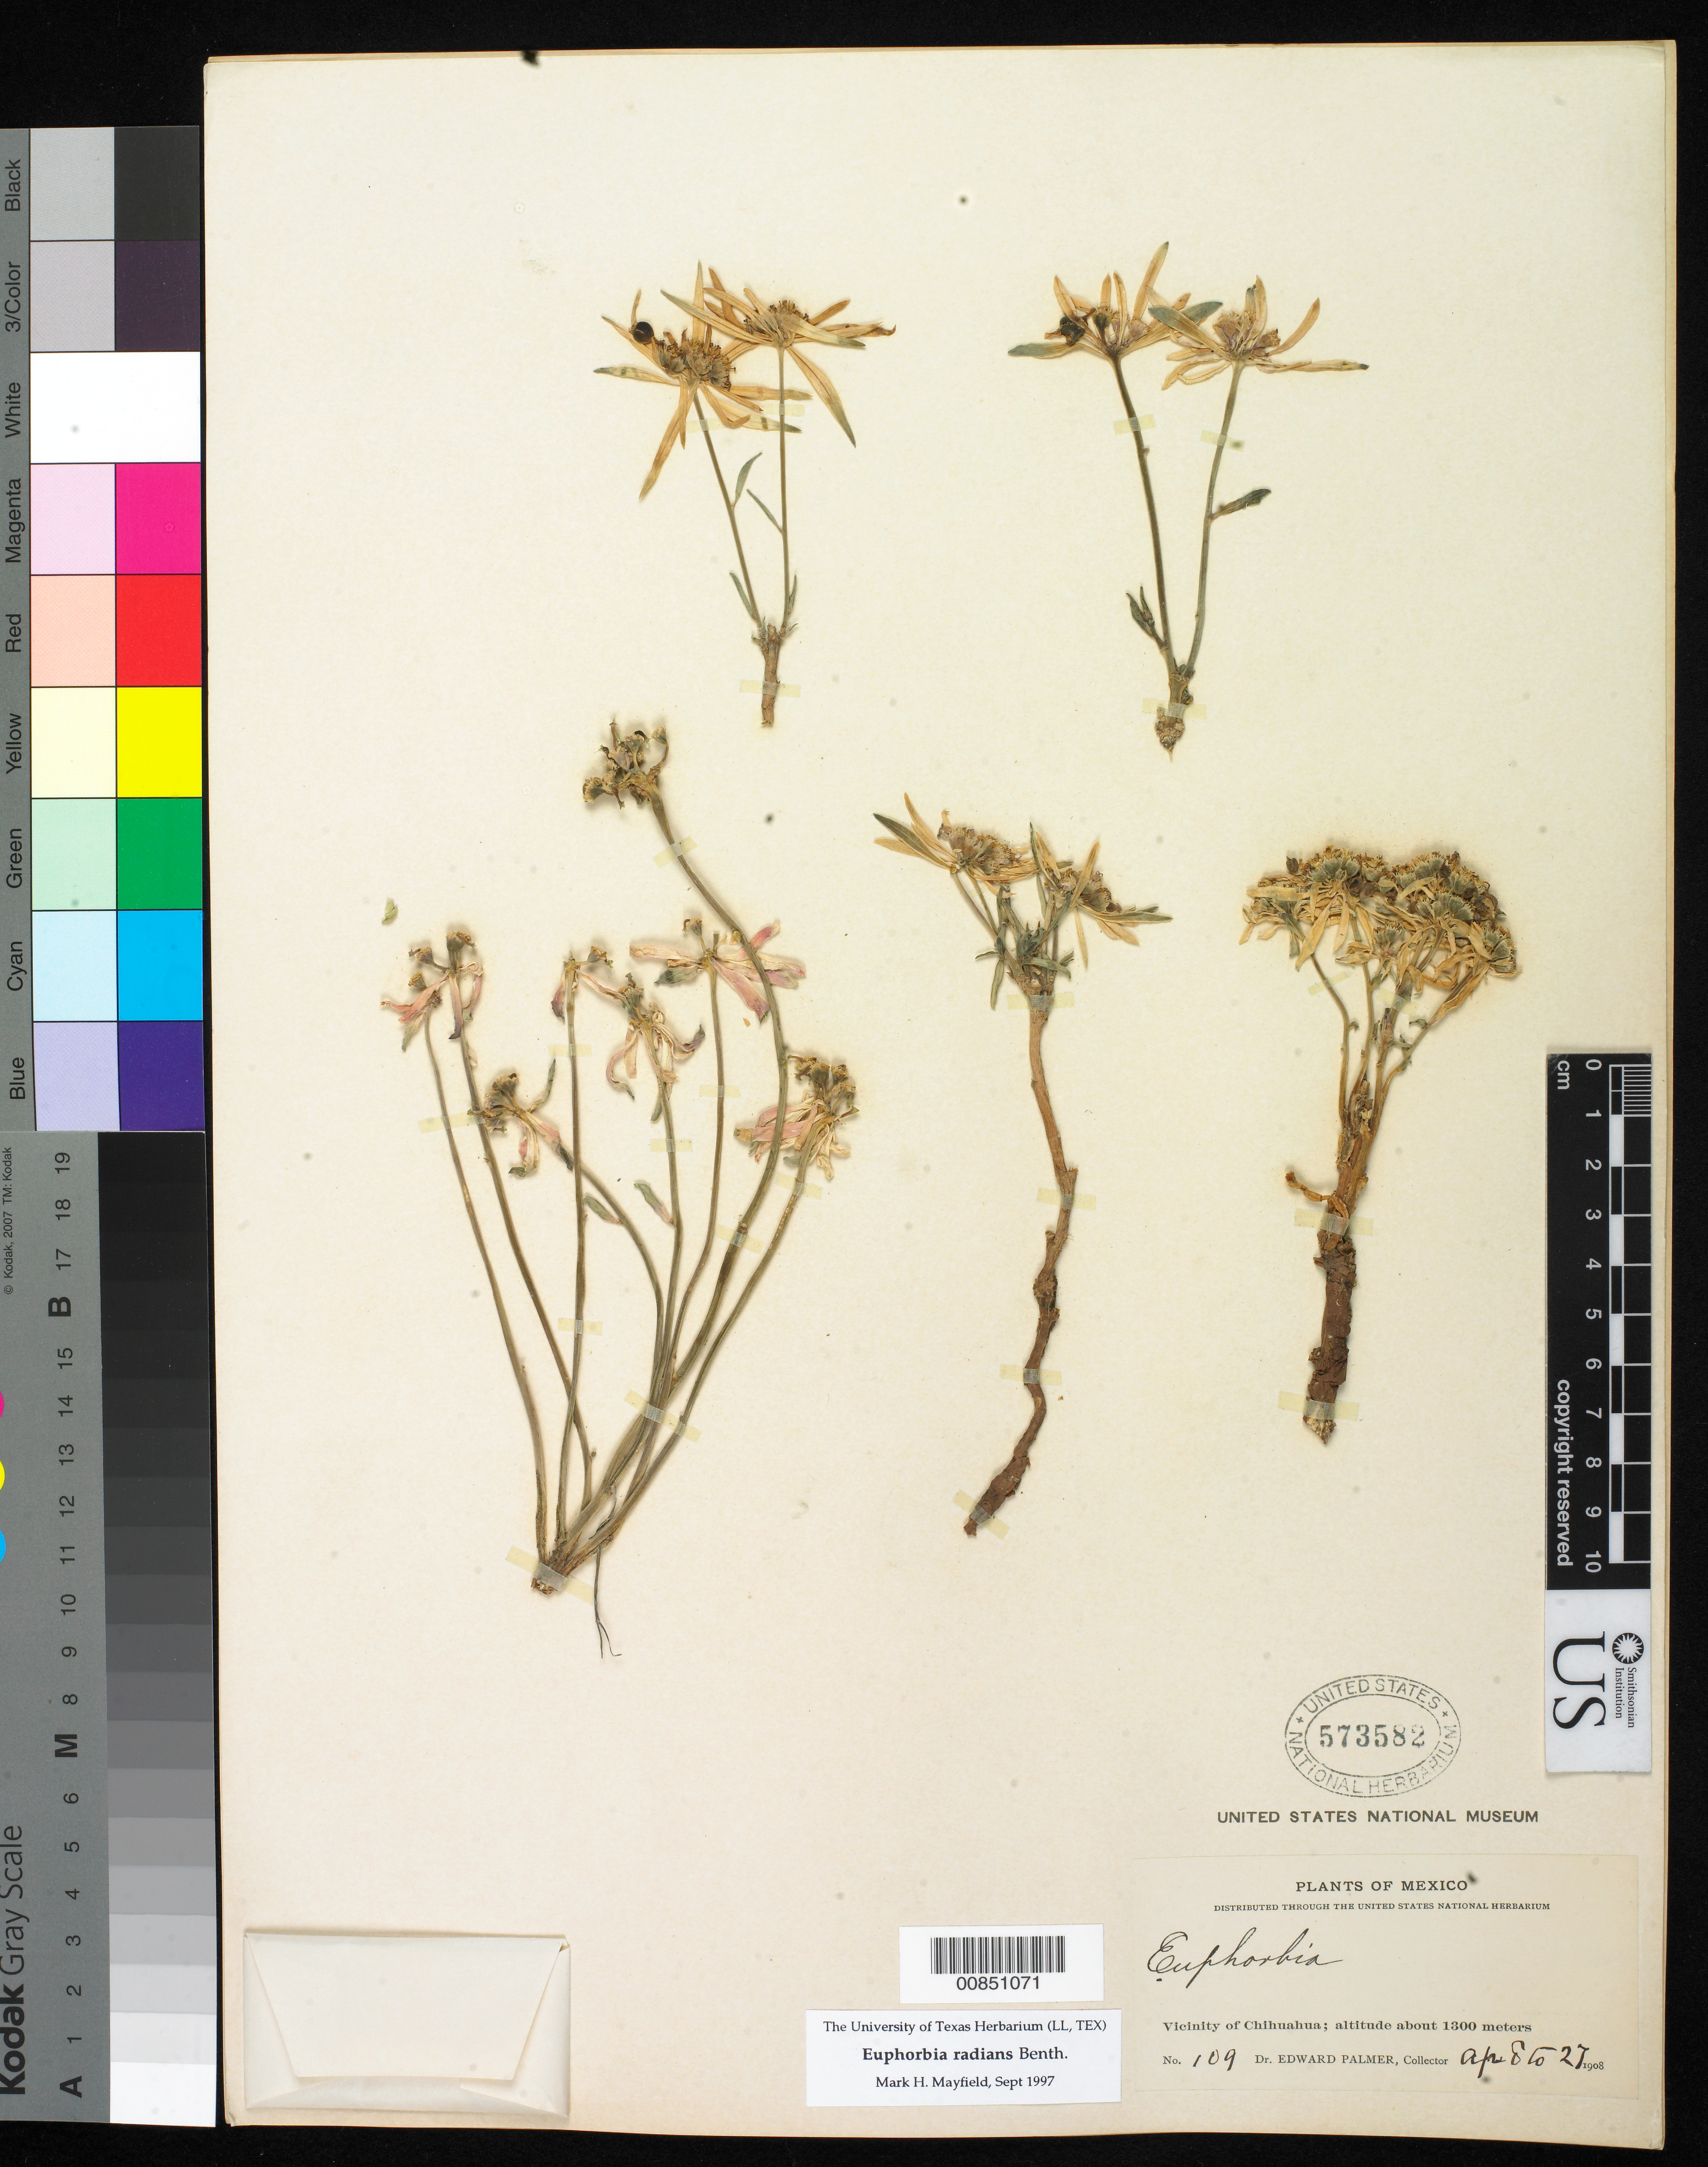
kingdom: Plantae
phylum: Tracheophyta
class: Magnoliopsida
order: Malpighiales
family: Euphorbiaceae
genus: Euphorbia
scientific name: Euphorbia radians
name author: Benth.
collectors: E. Palmer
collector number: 109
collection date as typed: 08 Apr 1908 to 27 Apr 1908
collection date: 1908-04-08/1908-04-27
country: Mexico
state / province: Chihuahua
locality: Vicinity of Chihuahua.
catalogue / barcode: US 573582